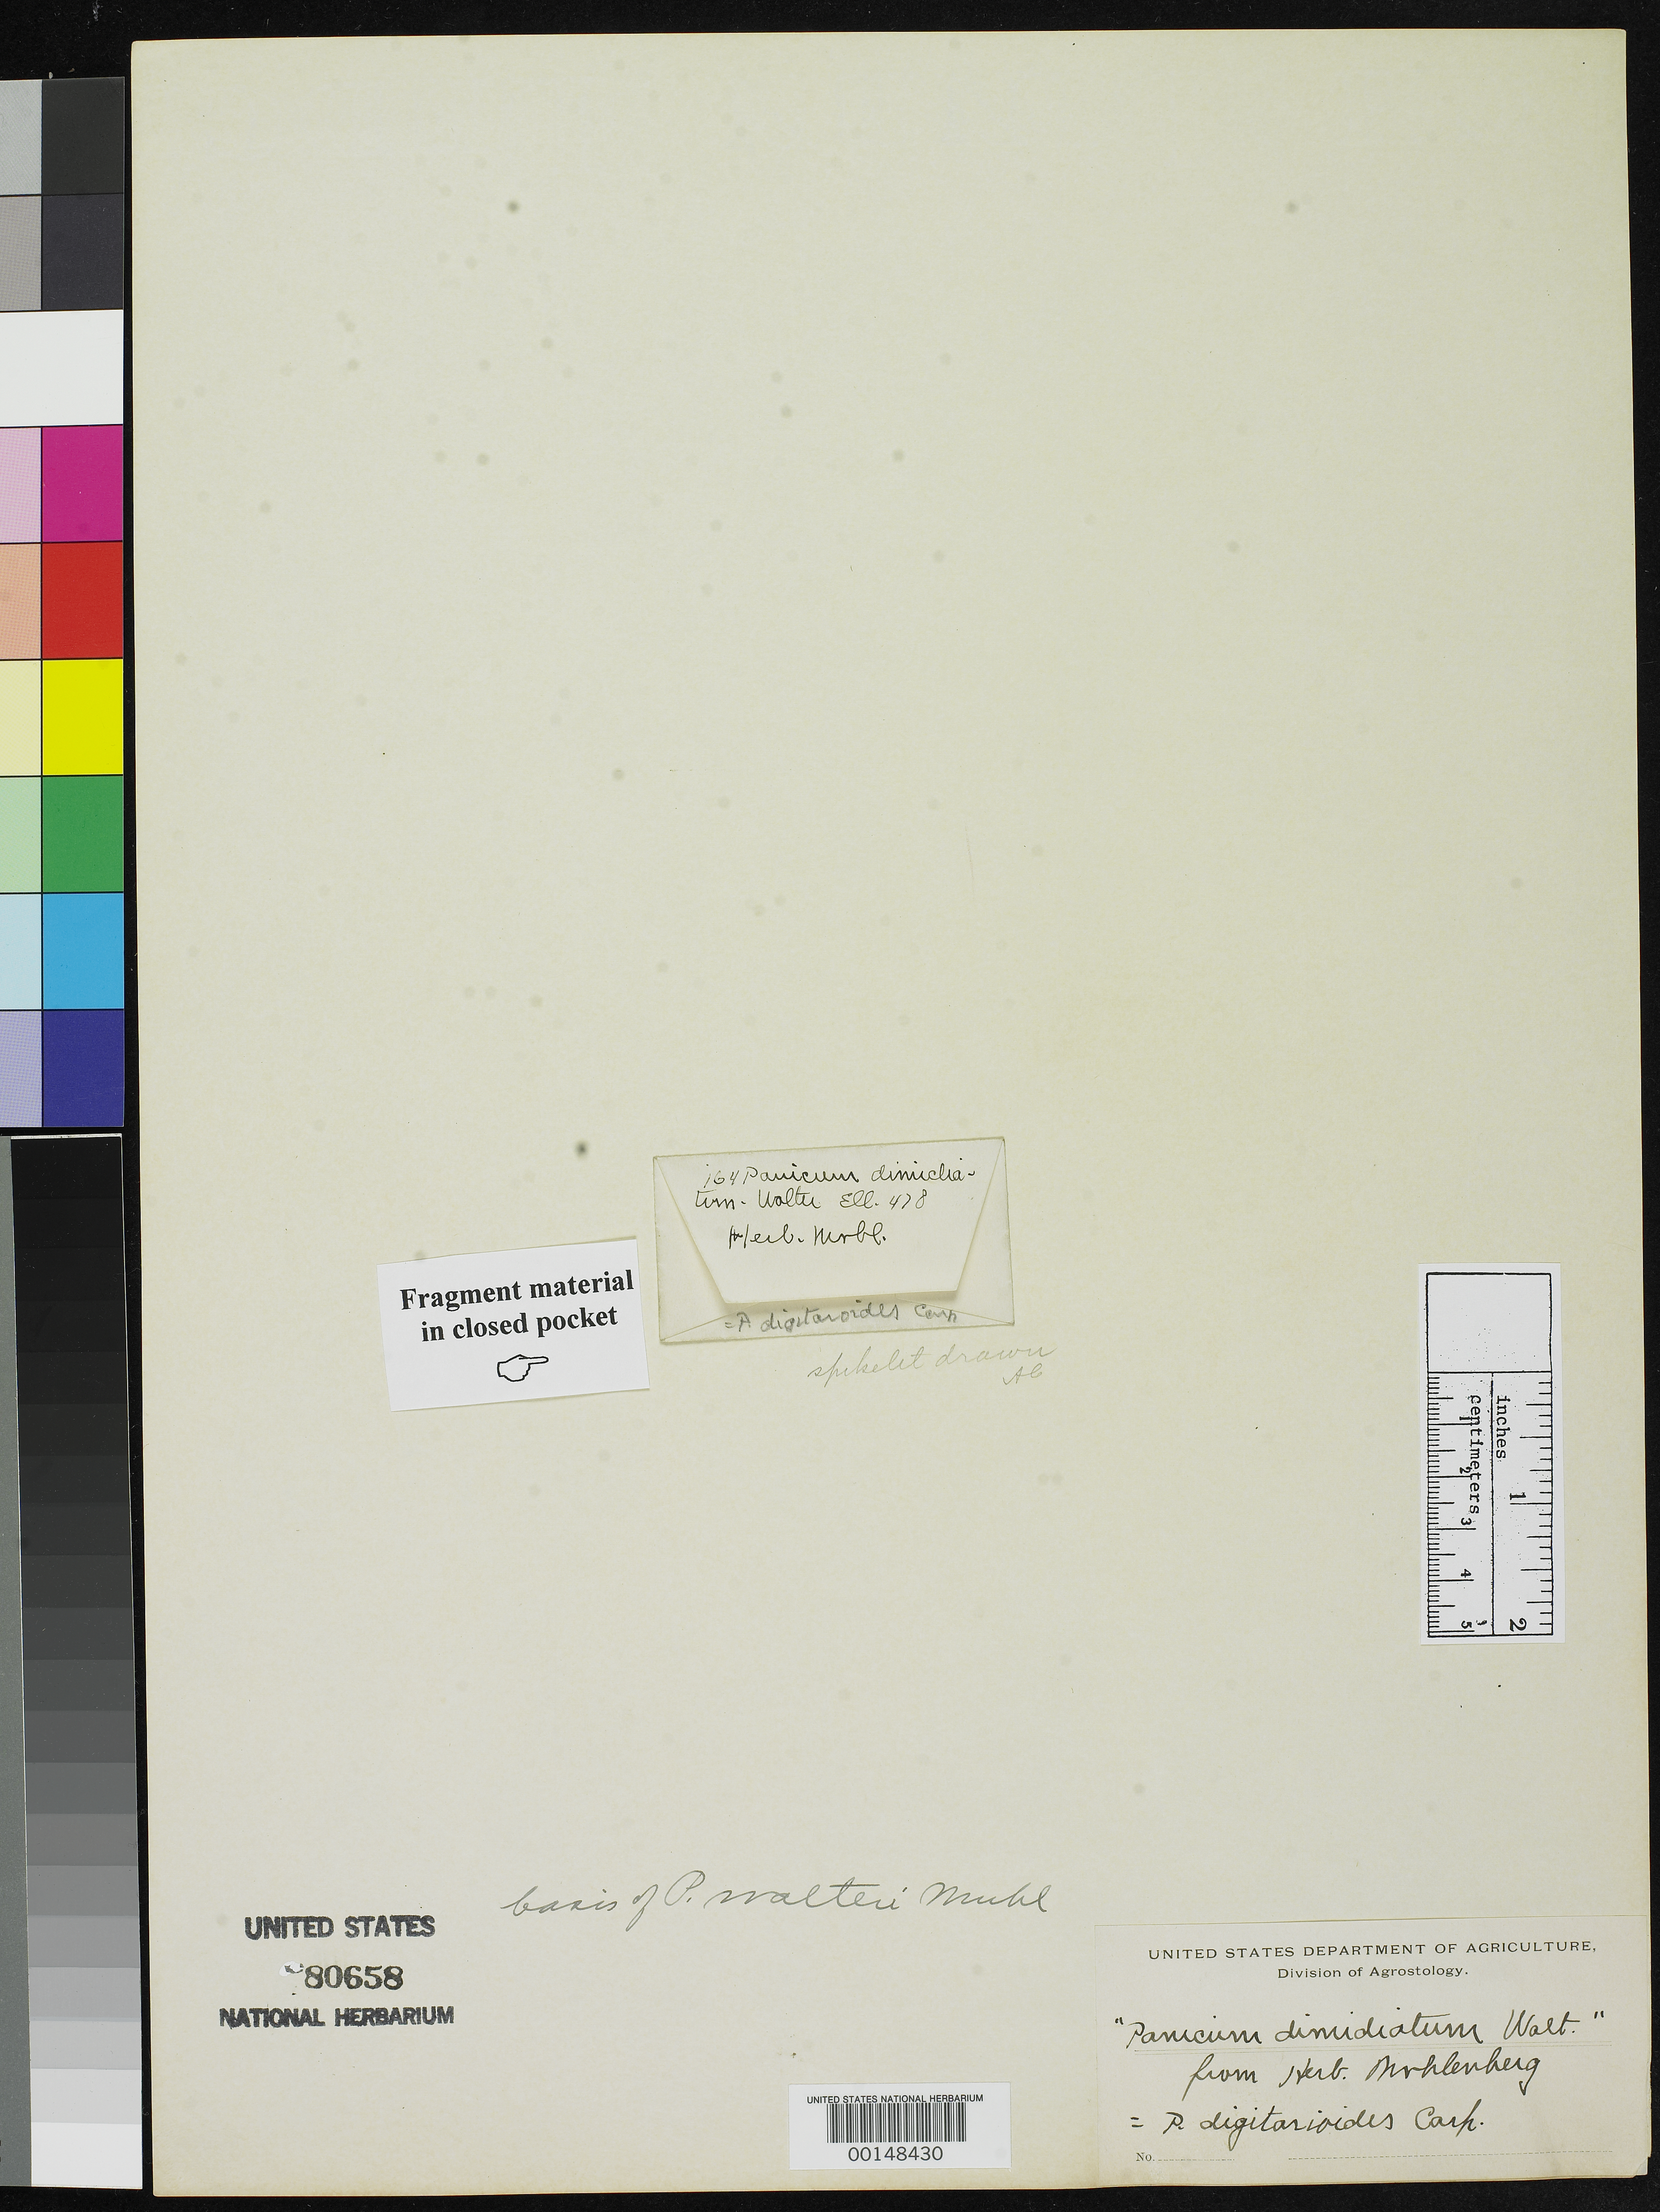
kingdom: Plantae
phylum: Tracheophyta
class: Liliopsida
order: Poales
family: Poaceae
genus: Panicum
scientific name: Panicum dimidiatum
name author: Walter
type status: Type Fragment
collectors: S. Elliott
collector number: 478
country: United States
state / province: South Carolina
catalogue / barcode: US 80658